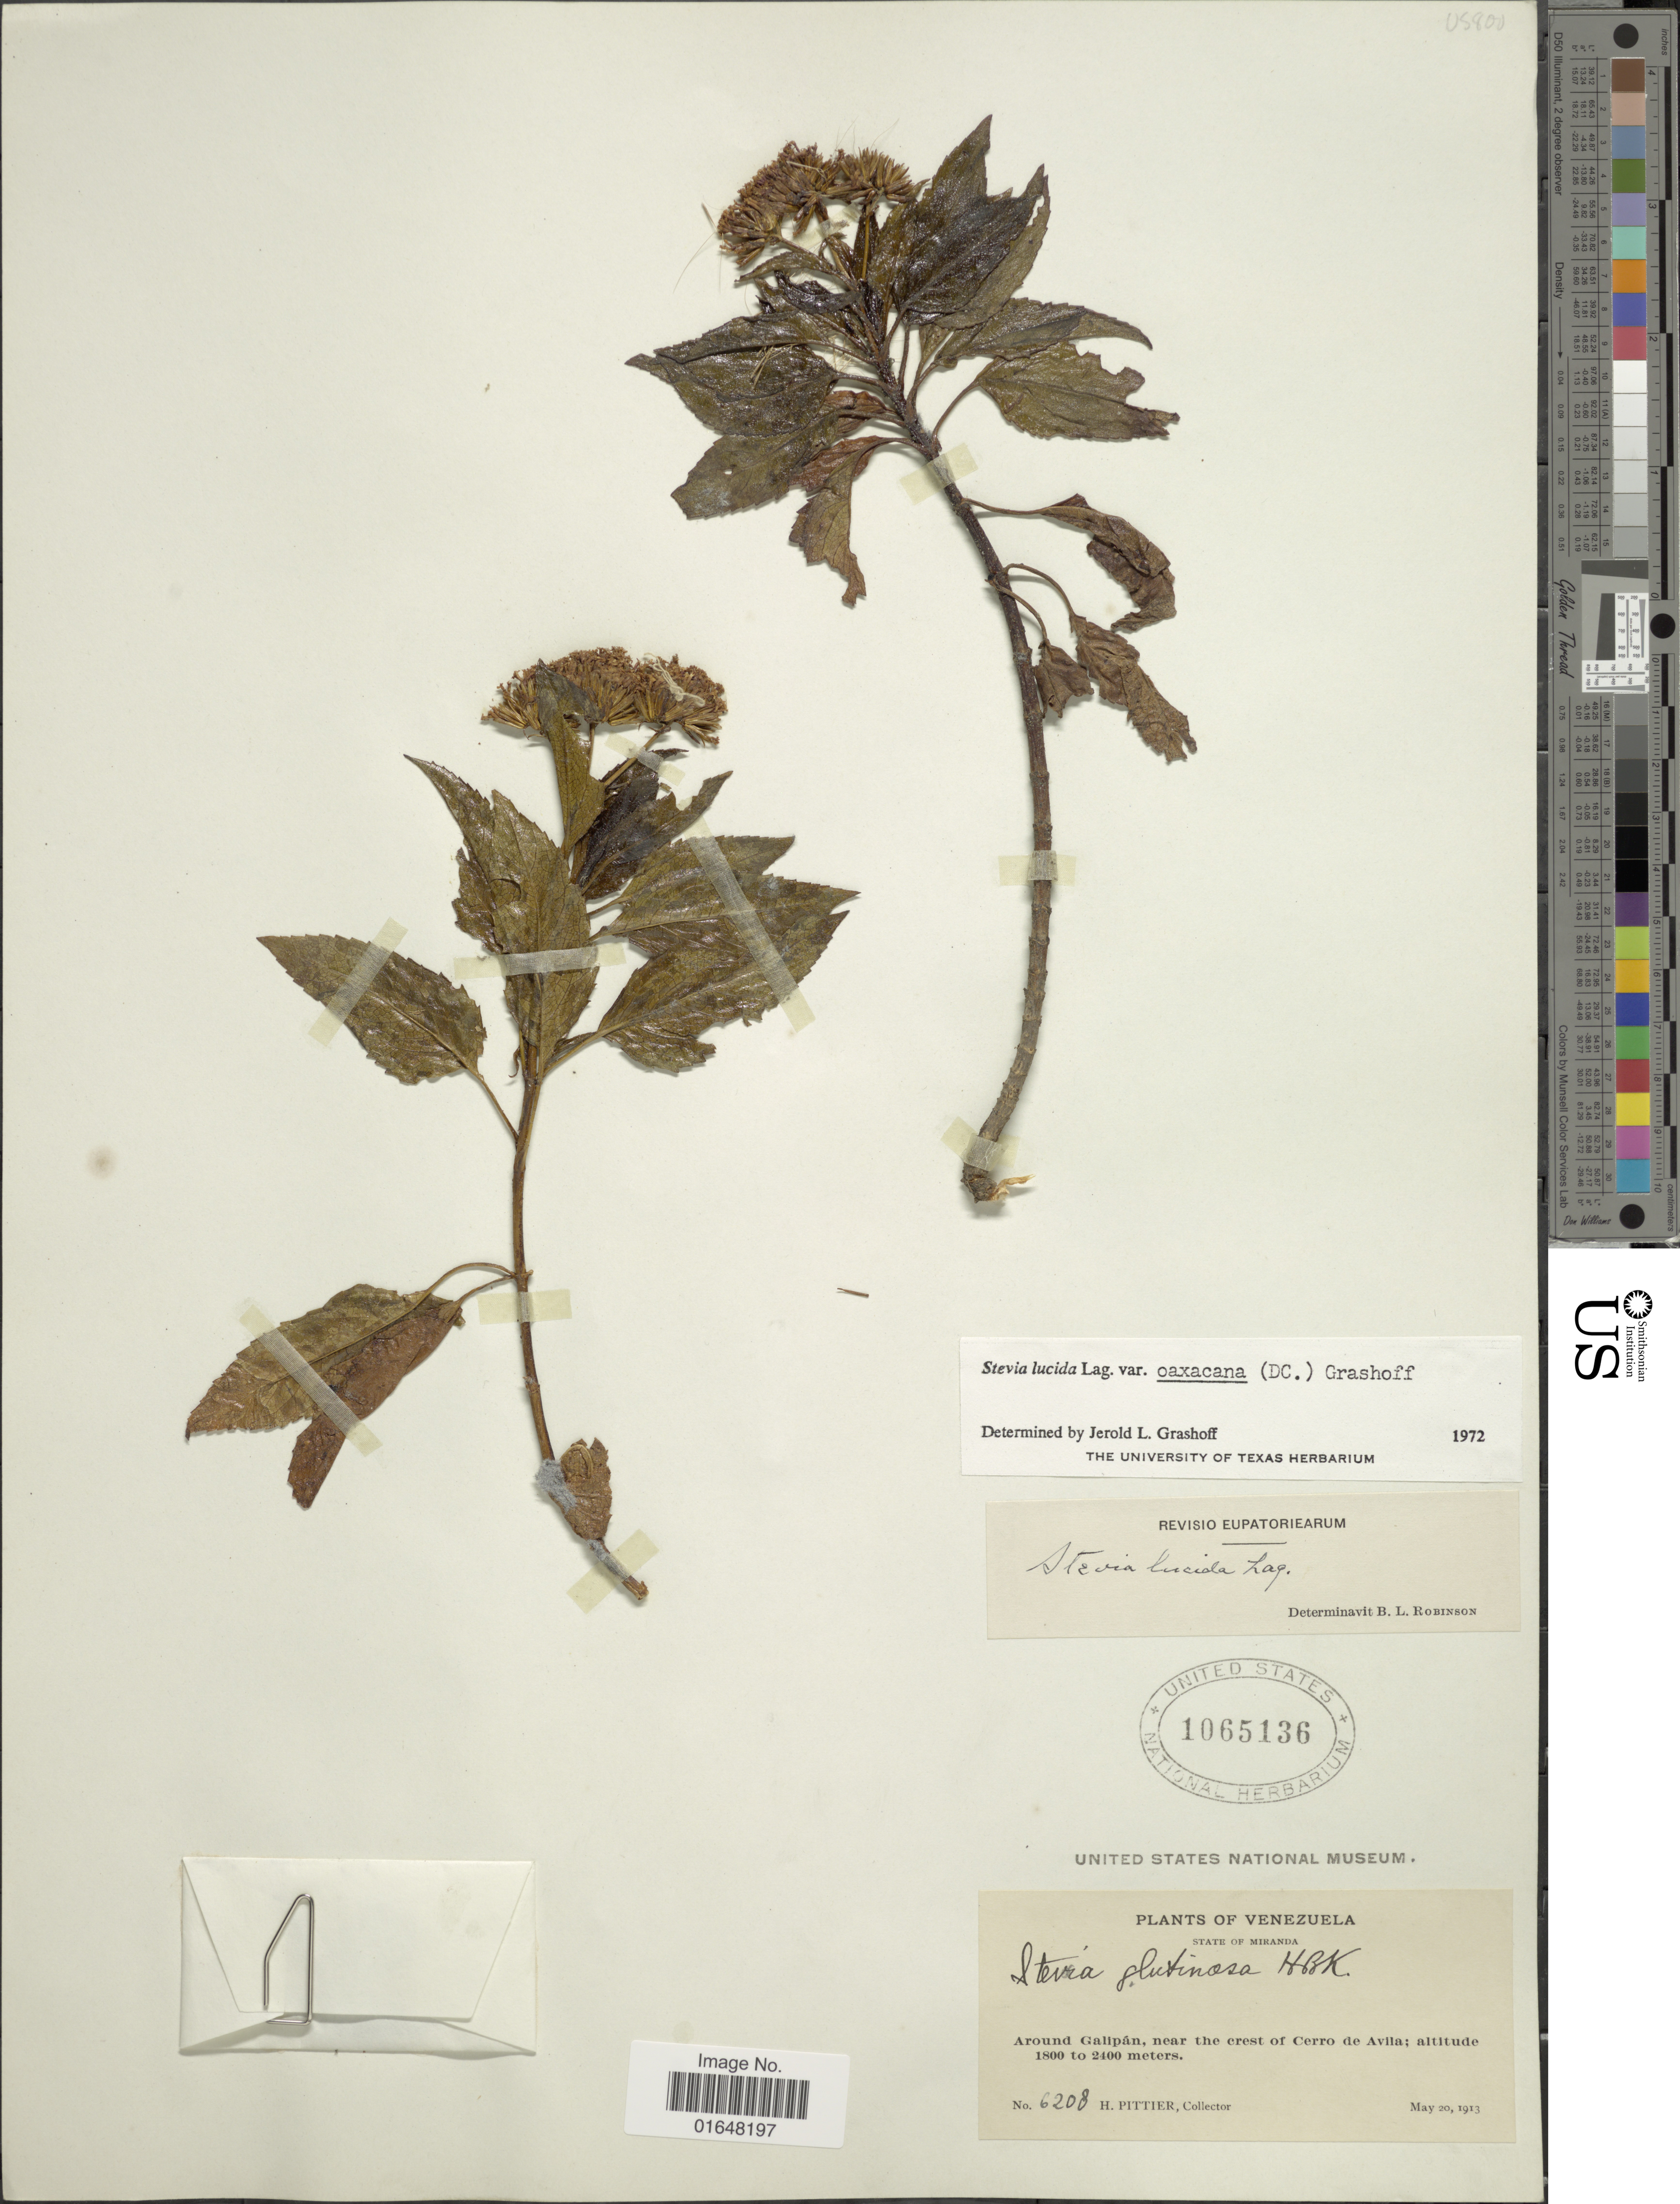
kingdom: Plantae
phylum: Tracheophyta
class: Magnoliopsida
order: Asterales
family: Asteraceae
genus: Stevia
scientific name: Stevia lucida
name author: Lag.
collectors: H. F. Pittier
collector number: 6208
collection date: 1913-05-20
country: Venezuela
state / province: Miranda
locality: Around Galipan, near the crest of Cerro de Avila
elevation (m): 1800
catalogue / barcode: US 1065136